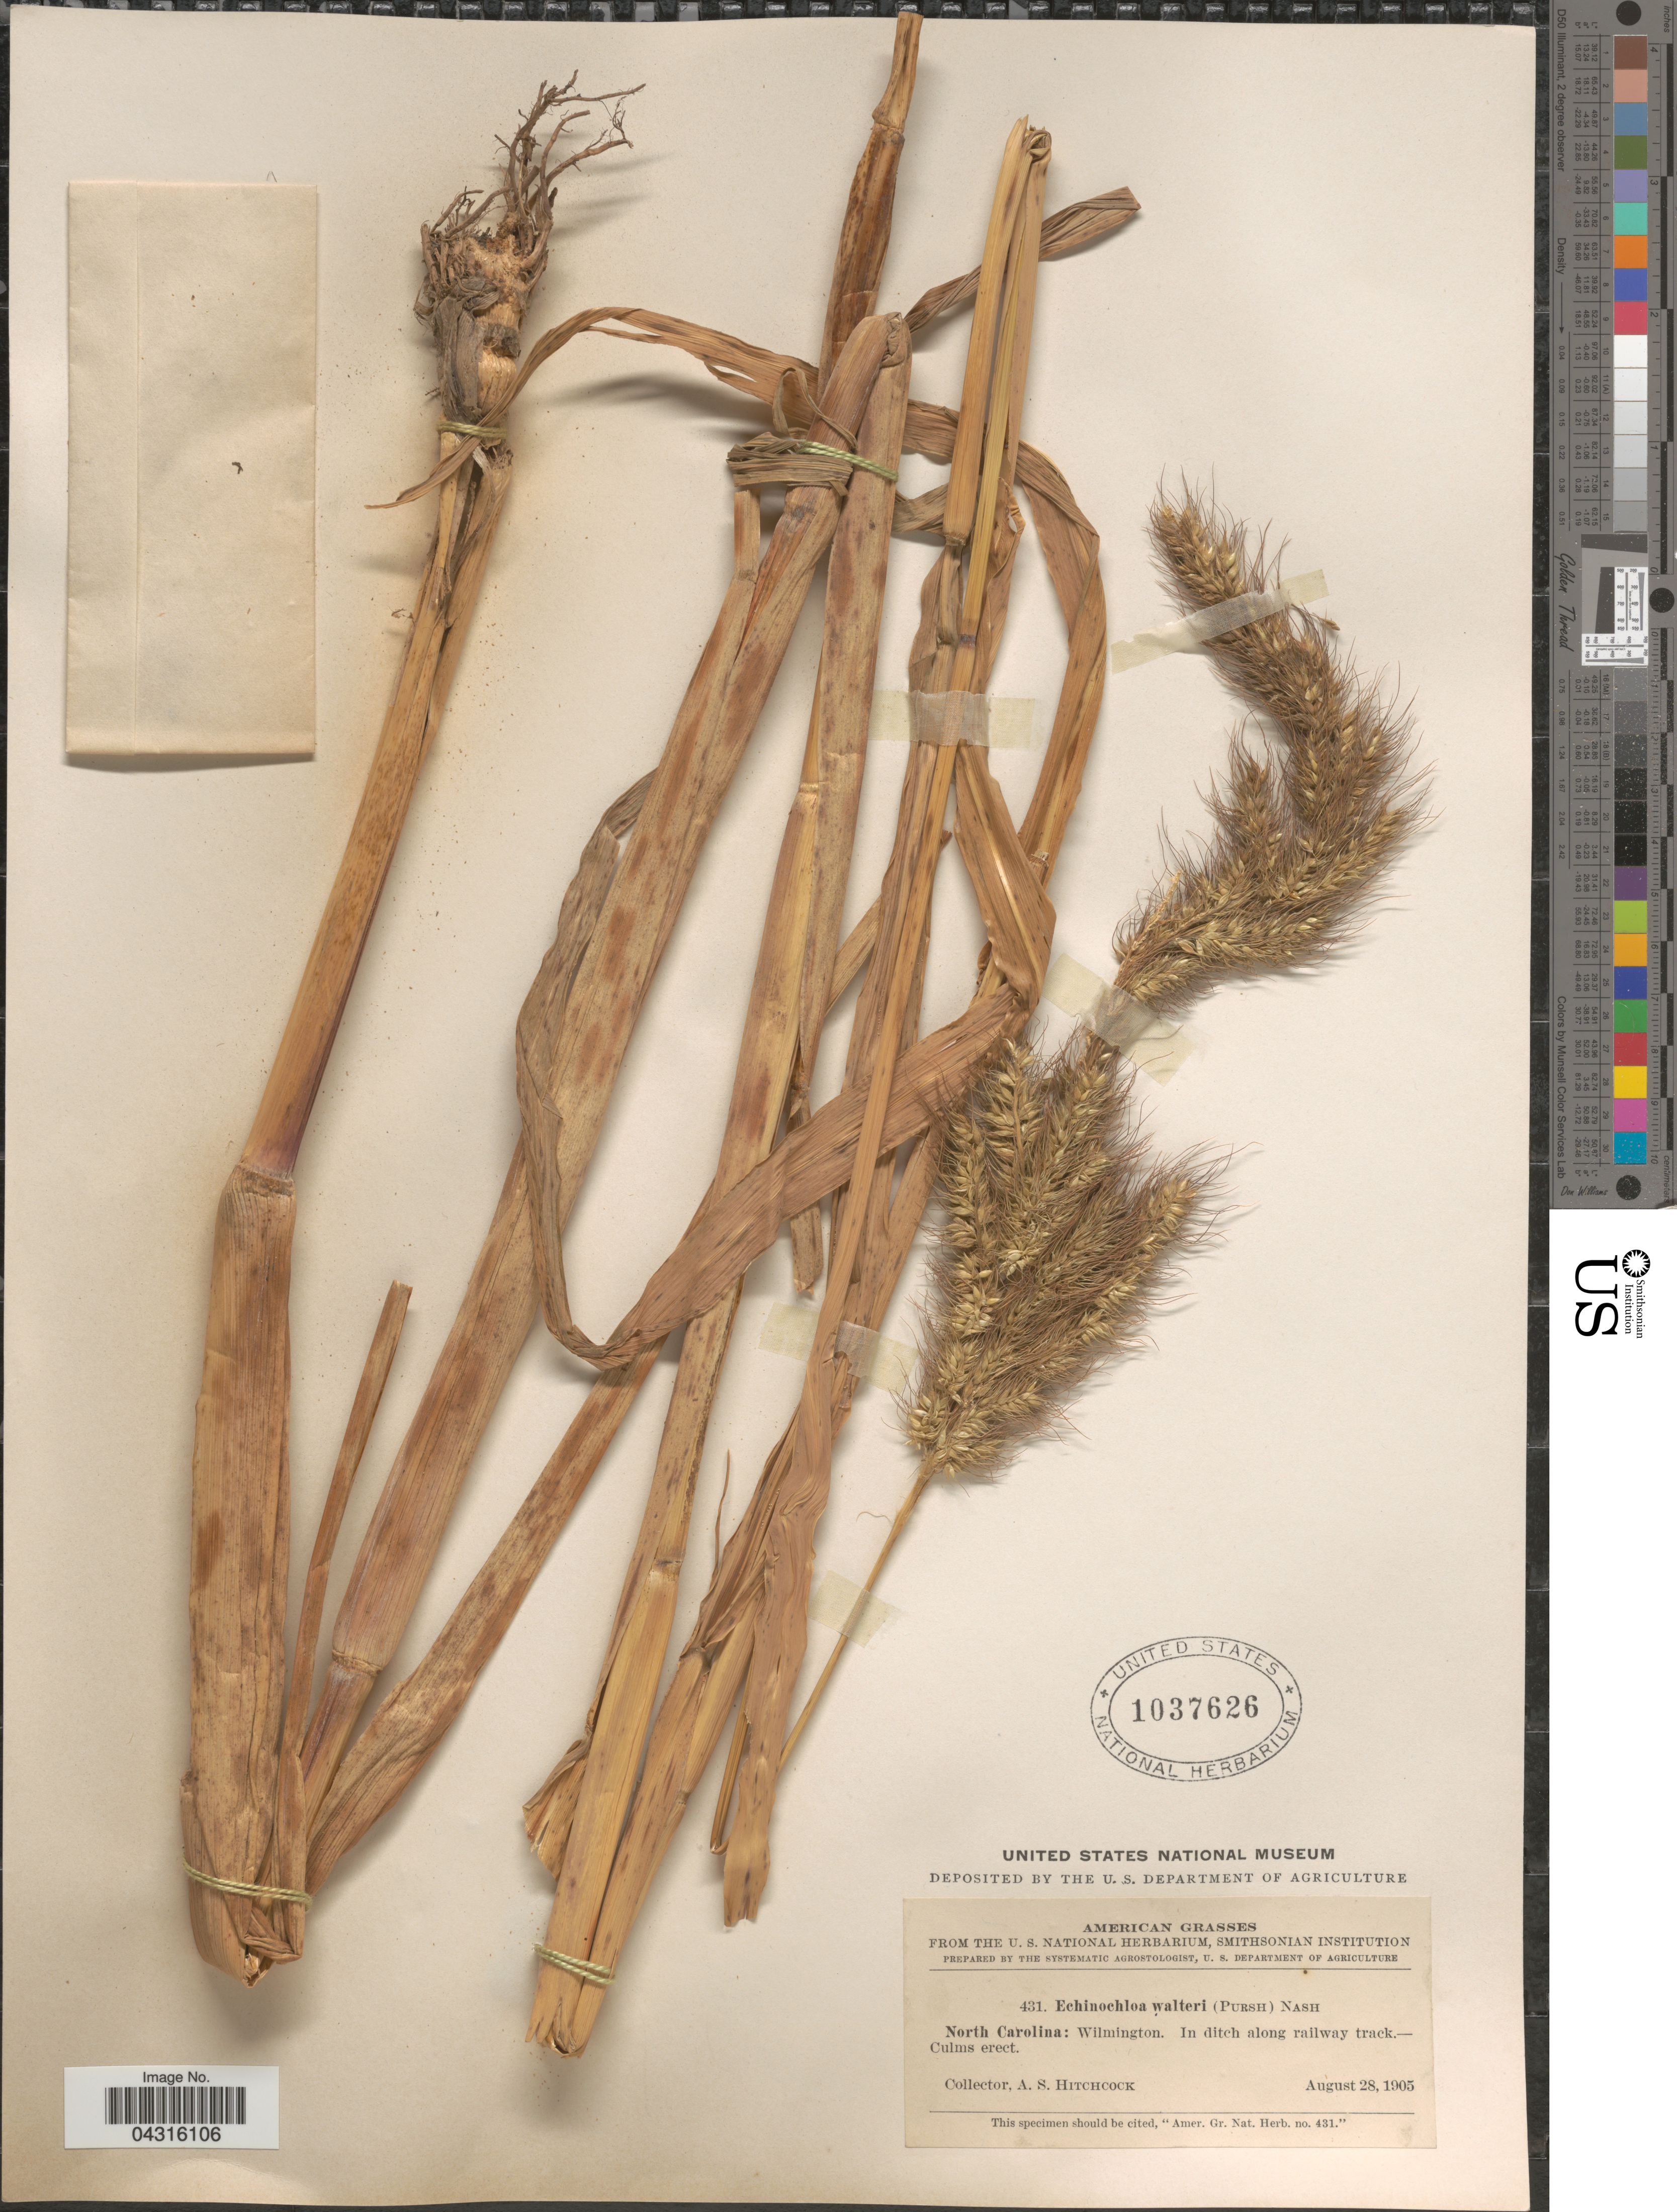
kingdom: Plantae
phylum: Tracheophyta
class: Liliopsida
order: Poales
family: Poaceae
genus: Echinochloa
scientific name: Echinochloa walteri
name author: (Pursh) A. Heller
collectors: A. S. Hitchcock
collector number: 431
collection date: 1905-08-28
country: United States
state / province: North Carolina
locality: Wilmington.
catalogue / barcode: US 1037626